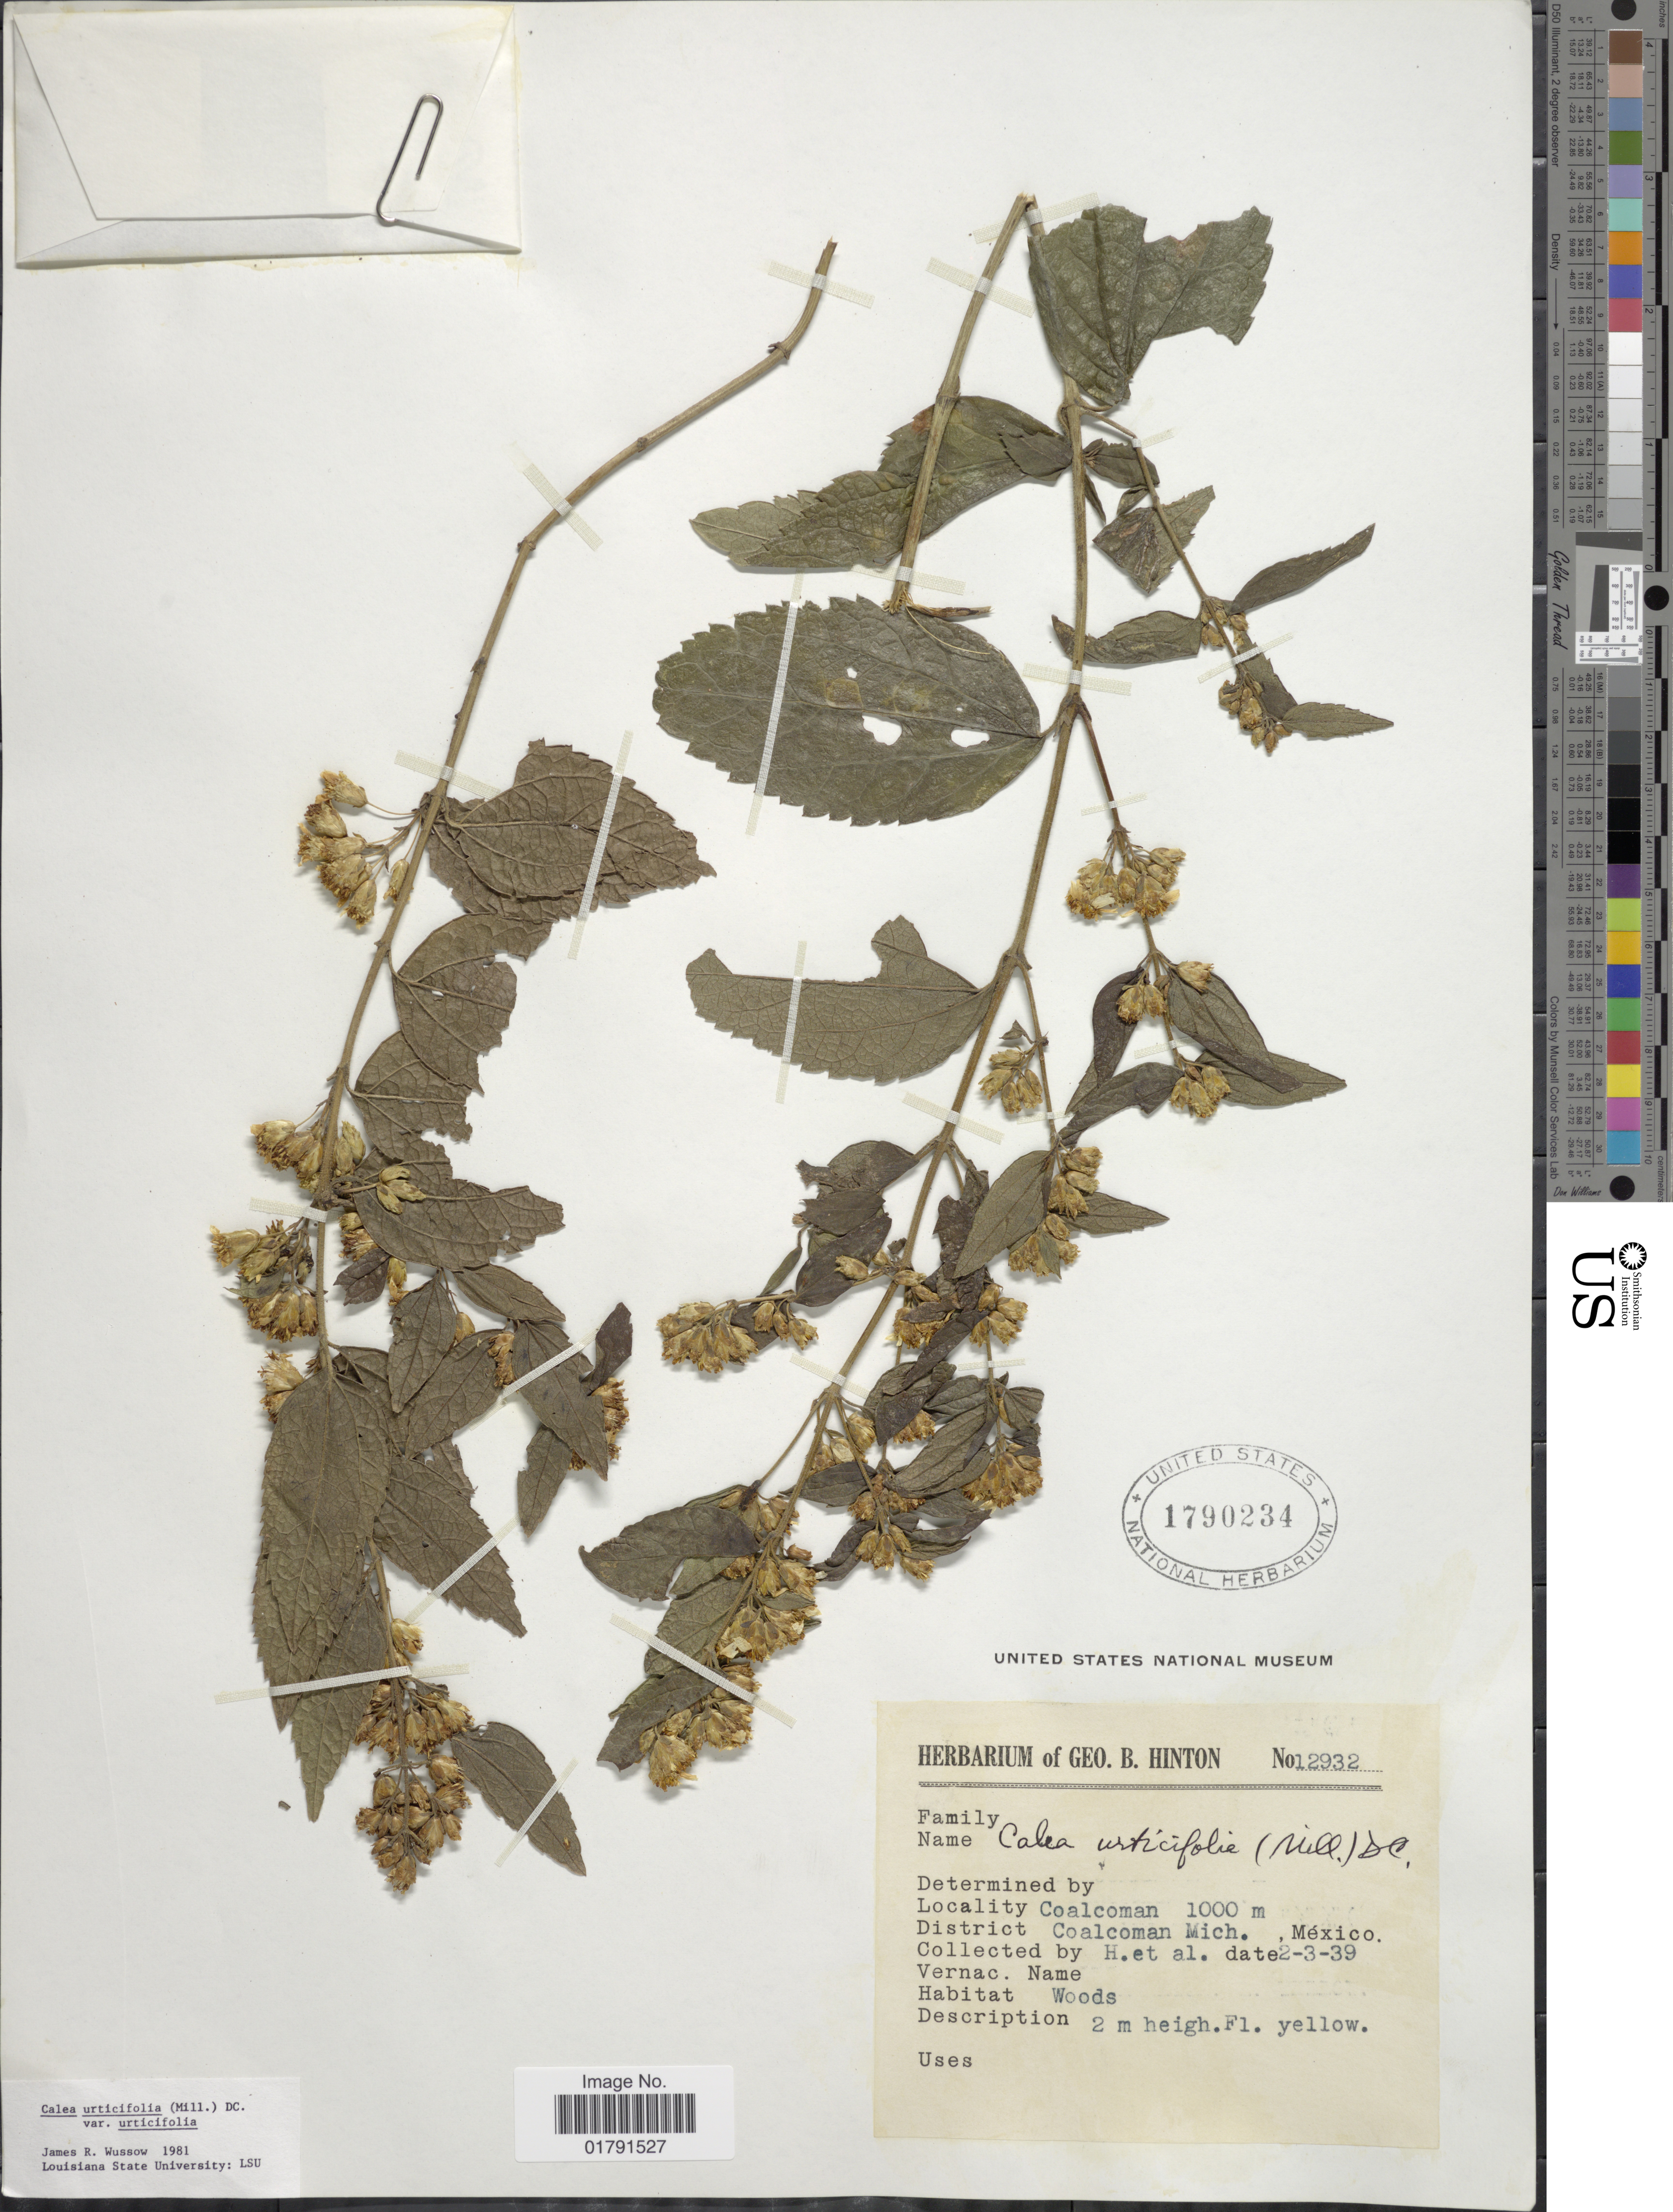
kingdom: Plantae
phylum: Tracheophyta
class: Magnoliopsida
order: Asterales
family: Asteraceae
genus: Calea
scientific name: Calea urticifolia var. urticifolia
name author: (Mill.) DC.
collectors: G. B. Hinton & et al.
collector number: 2932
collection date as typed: Transcribed d/m/y: 2/3/39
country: Mexico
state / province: Michoacán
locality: Coalcoman, District Coalcoman, Mich.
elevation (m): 1000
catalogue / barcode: US 1790234